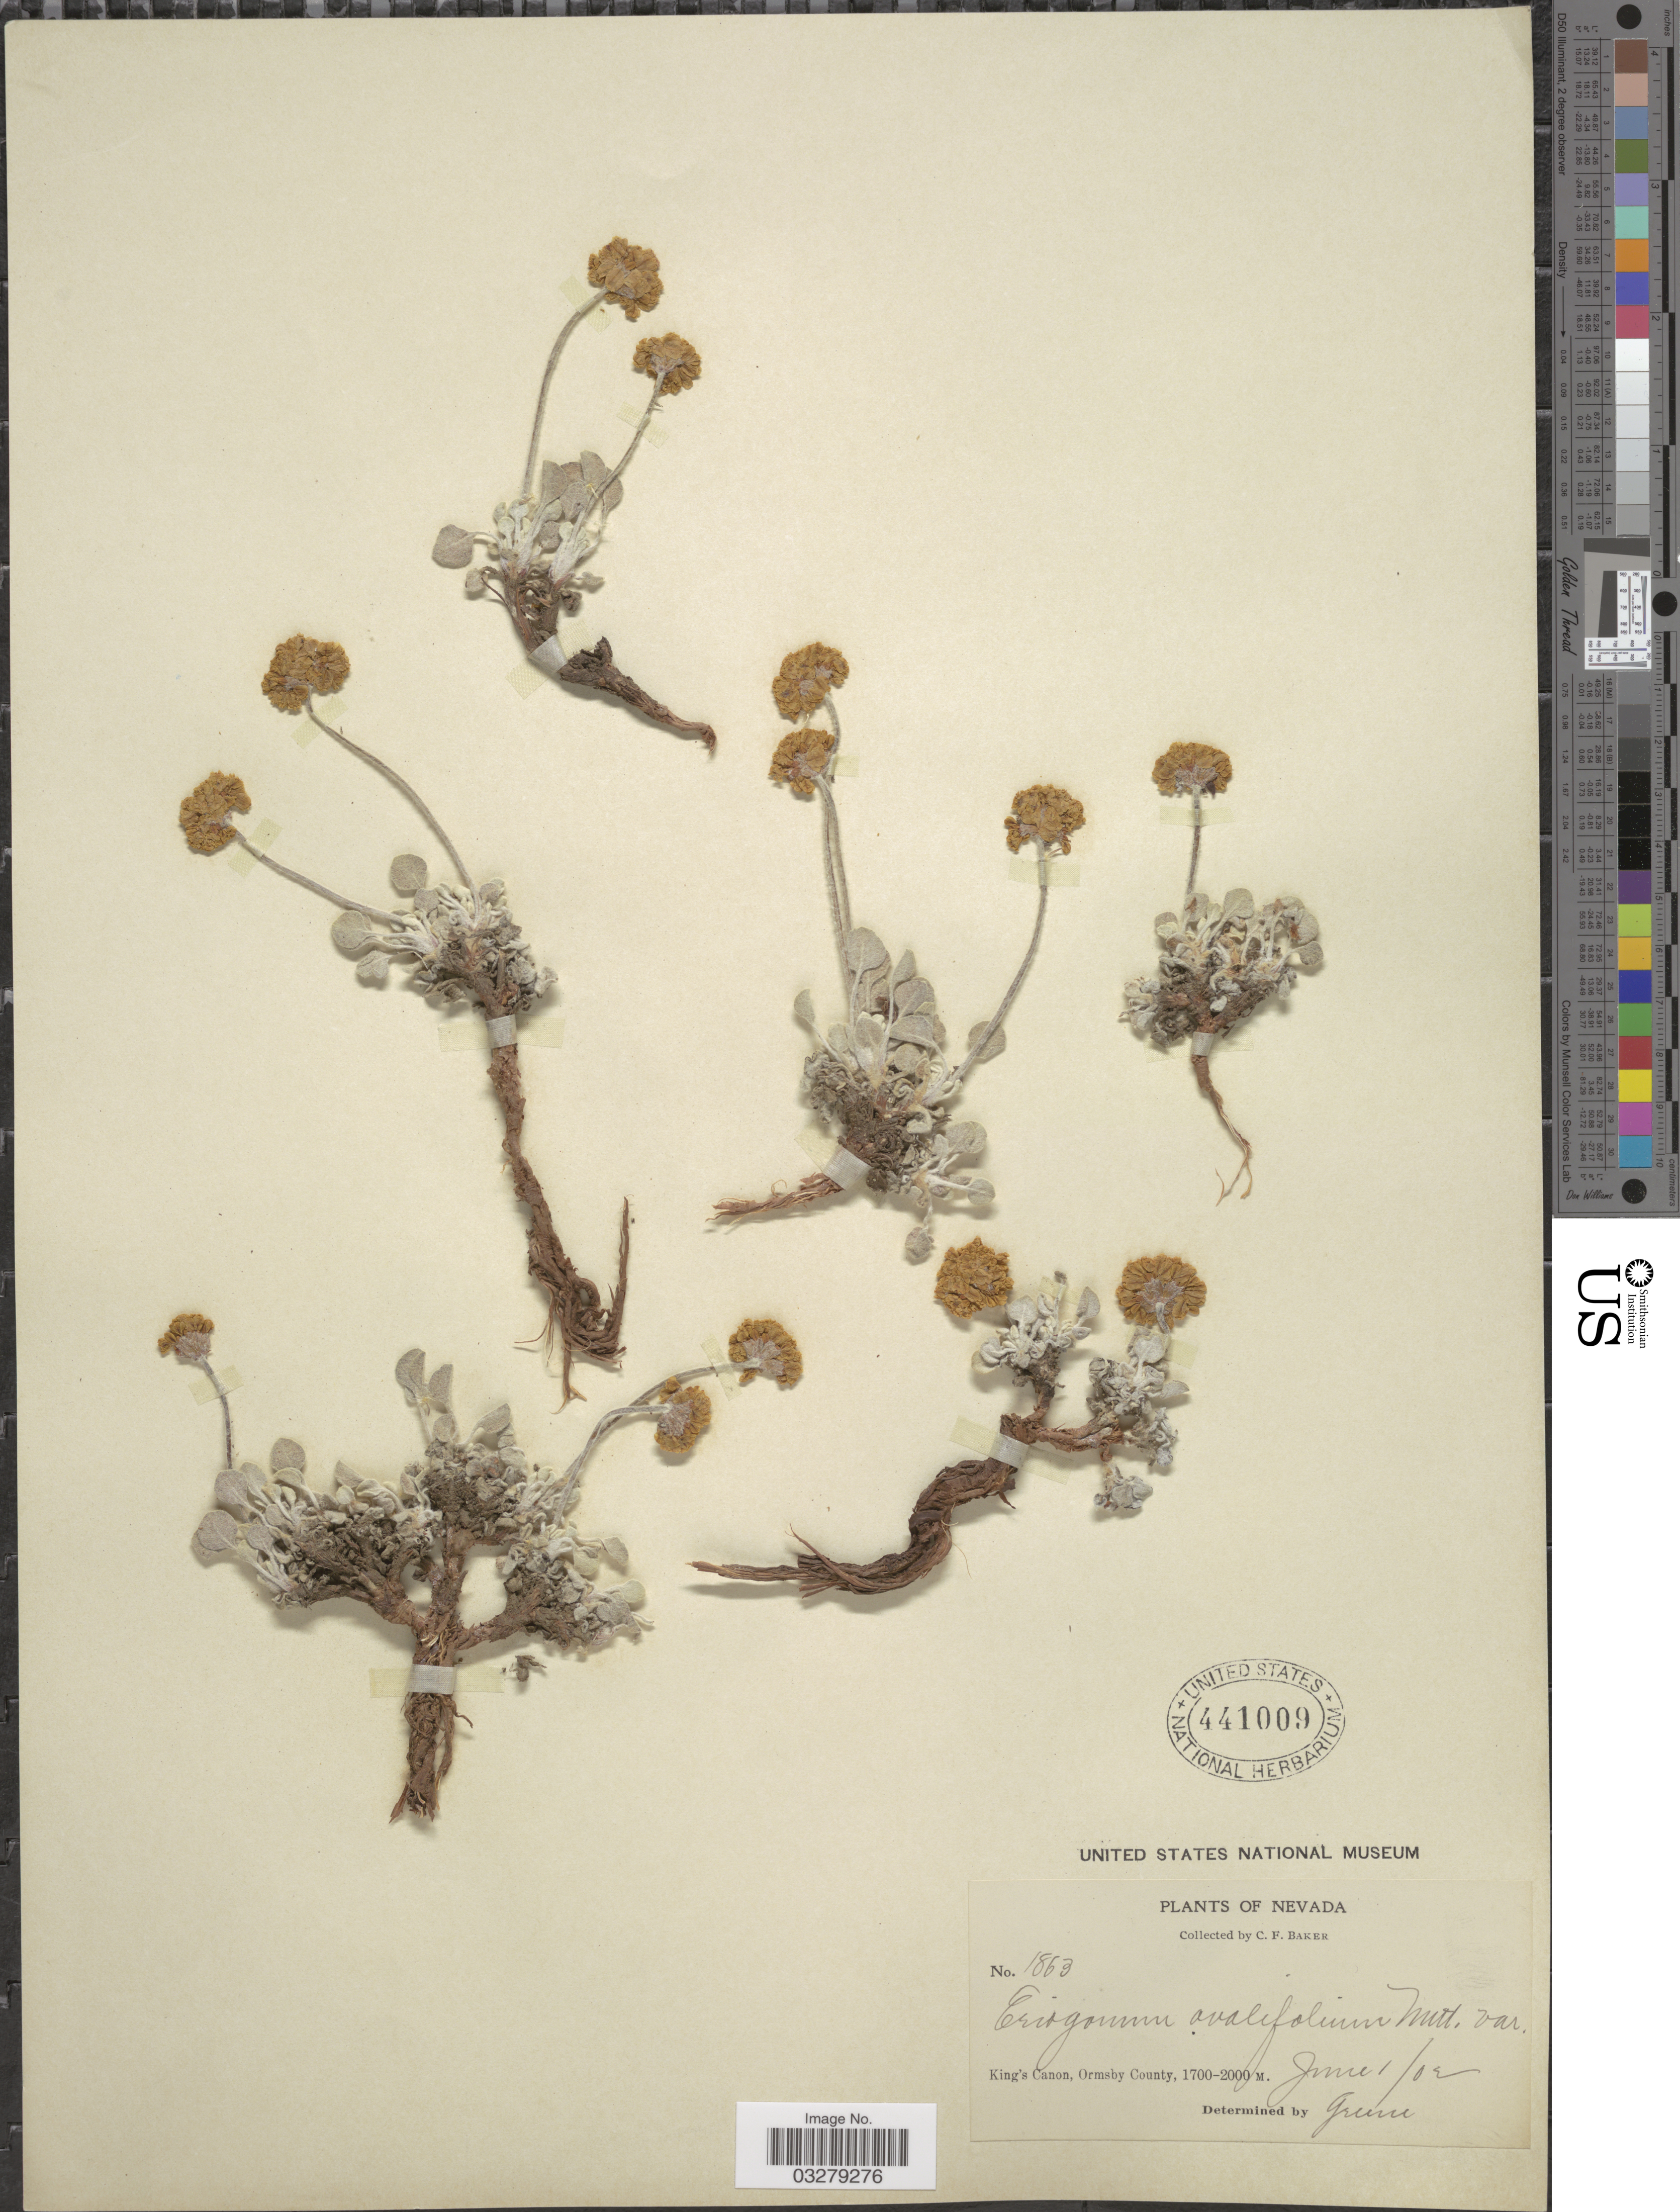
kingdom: Plantae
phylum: Tracheophyta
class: Magnoliopsida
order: Caryophyllales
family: Polygonaceae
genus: Eriogonum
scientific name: Eriogonum ovalifolium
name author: Nutt.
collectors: C. F. Baker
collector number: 1863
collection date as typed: Transcribed d/m/y: 1/6/7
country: United States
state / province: Nevada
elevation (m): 1700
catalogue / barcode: US 441009